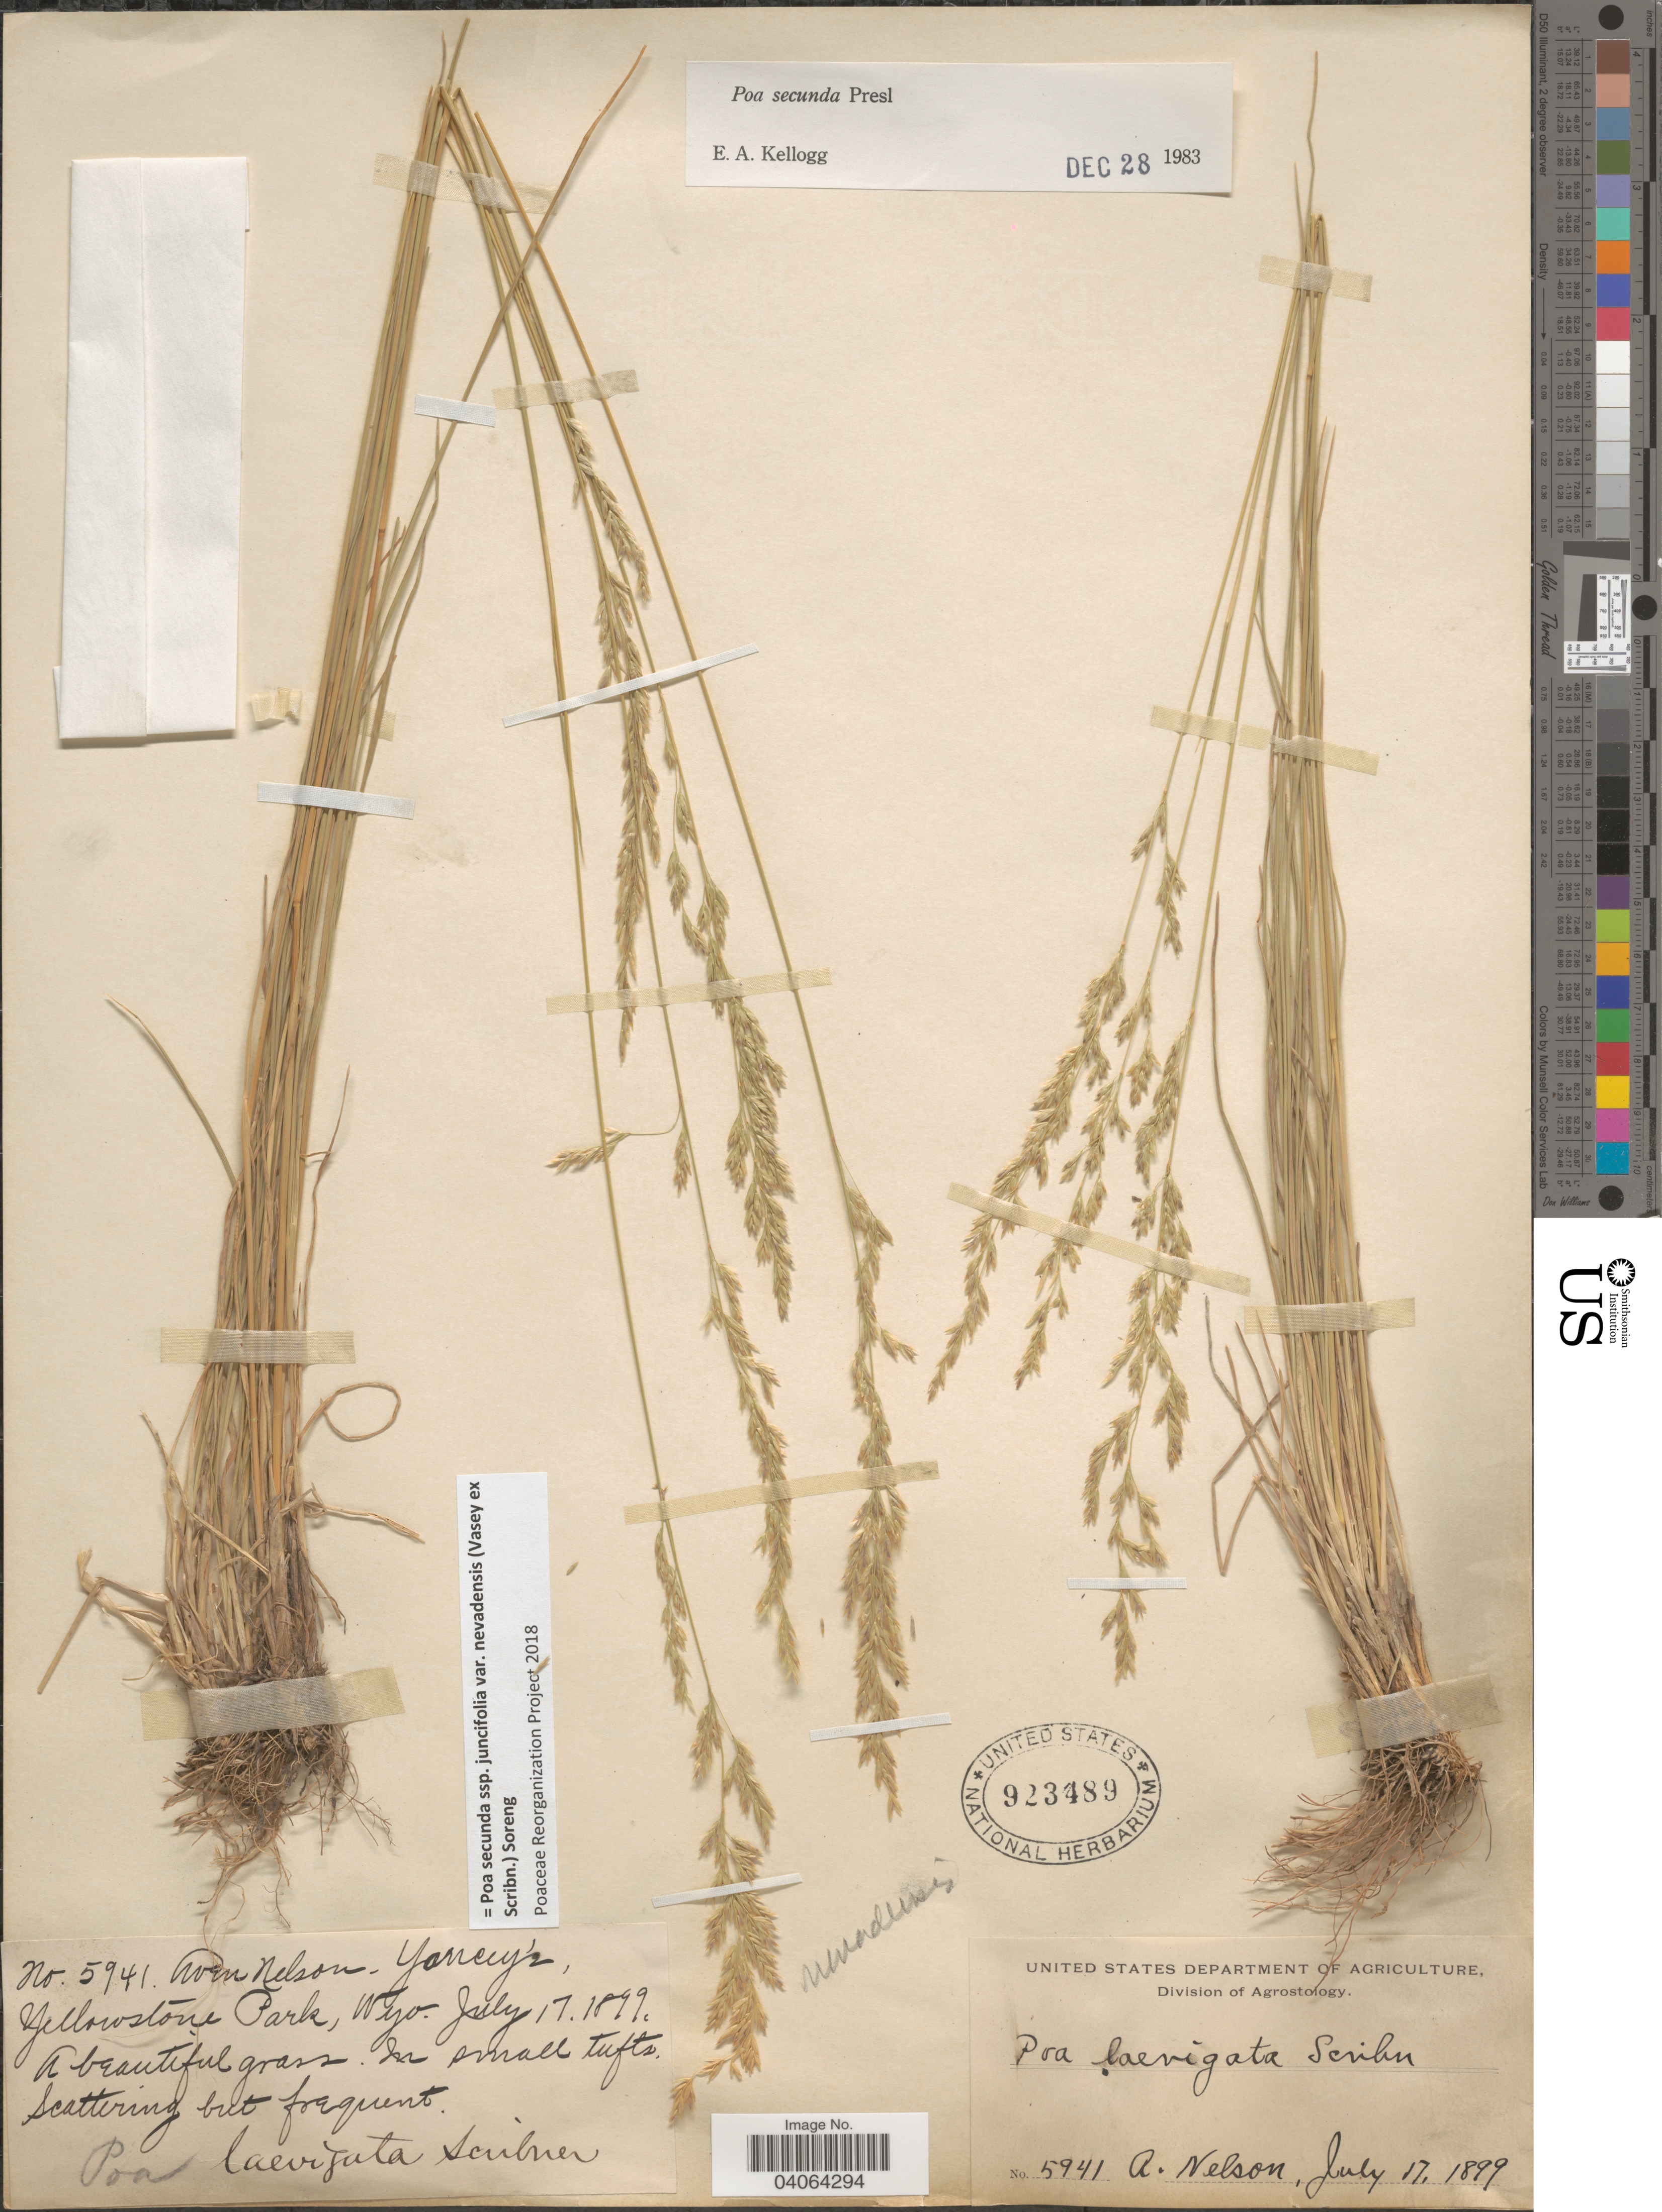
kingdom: Plantae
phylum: Tracheophyta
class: Liliopsida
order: Poales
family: Poaceae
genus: Poa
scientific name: Poa secunda subsp. juncifolia var. nevadensis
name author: (Vasey ex Scribn.) Soreng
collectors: A. Nelson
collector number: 5941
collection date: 1899-07-17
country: United States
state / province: Wyoming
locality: Yancey's, Yellowstone Park.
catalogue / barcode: US 923489